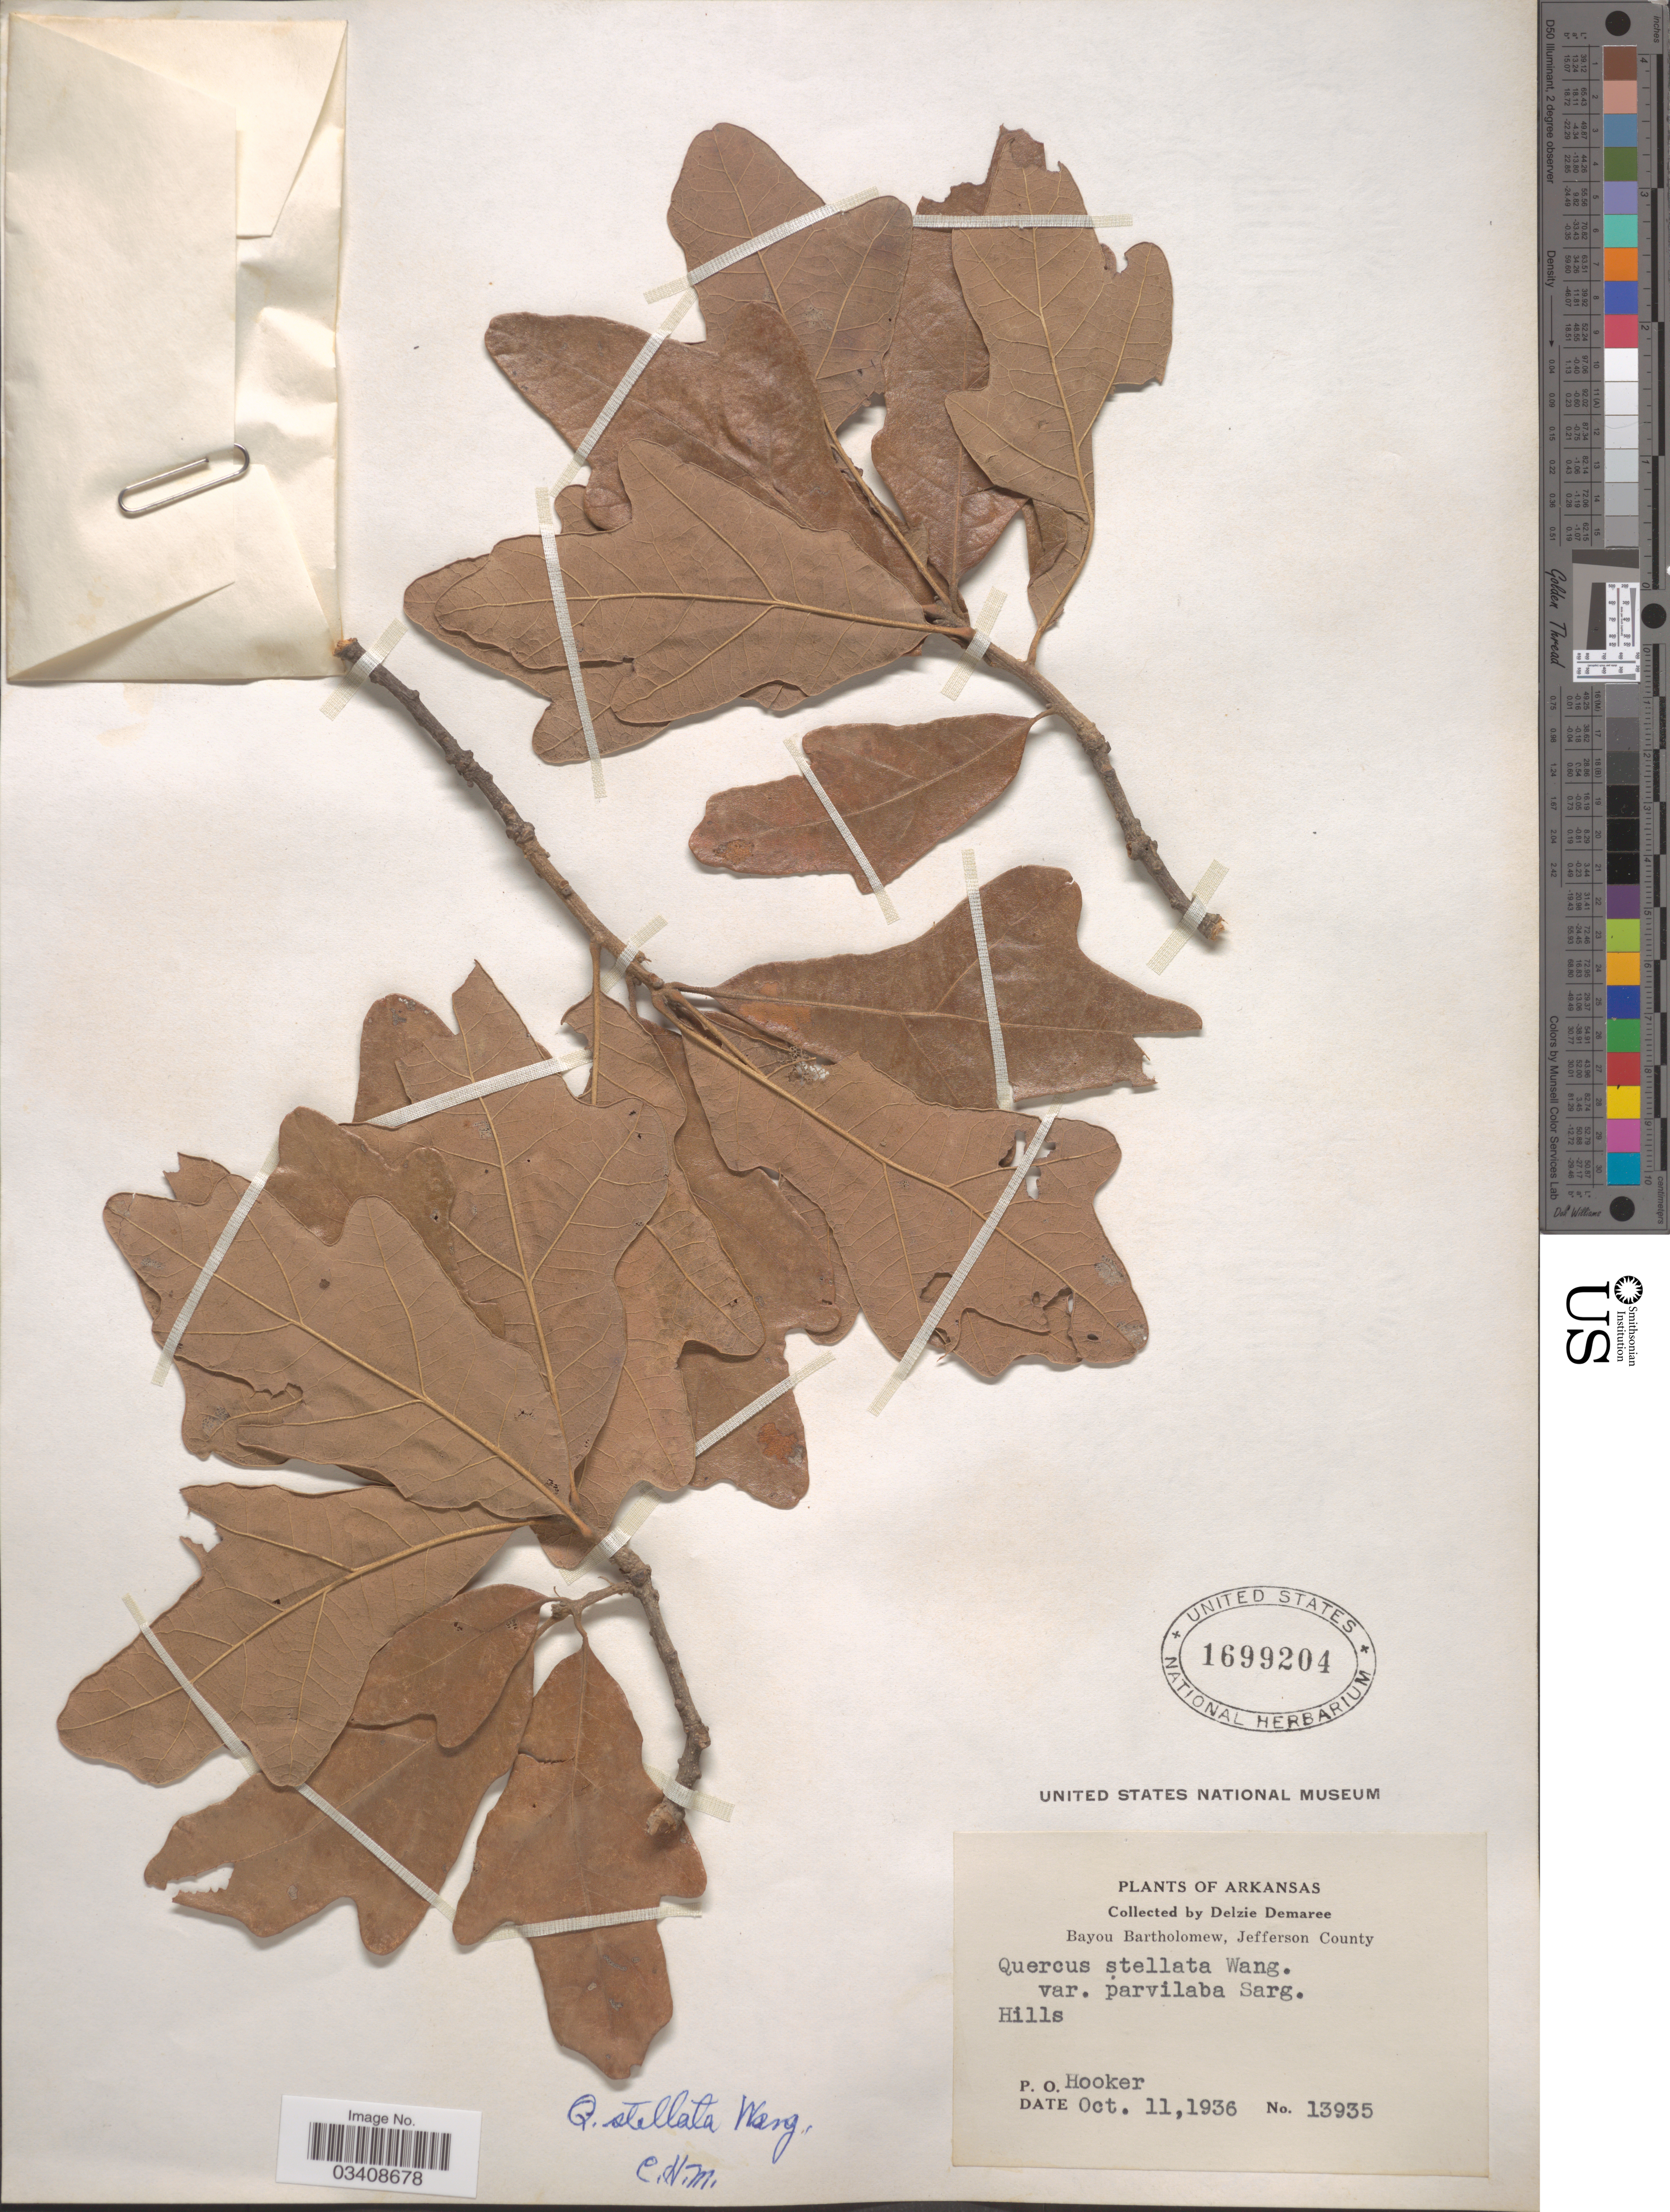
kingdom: Plantae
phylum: Tracheophyta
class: Magnoliopsida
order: Fagales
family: Fagaceae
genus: Quercus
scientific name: Quercus stellata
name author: Wangenh.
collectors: D. Demaree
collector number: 13935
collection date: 1936-10-11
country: United States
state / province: Arkansas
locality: Bayou Bartholomew, Jefferson County. P. O. Hooker.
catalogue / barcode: US 1699204